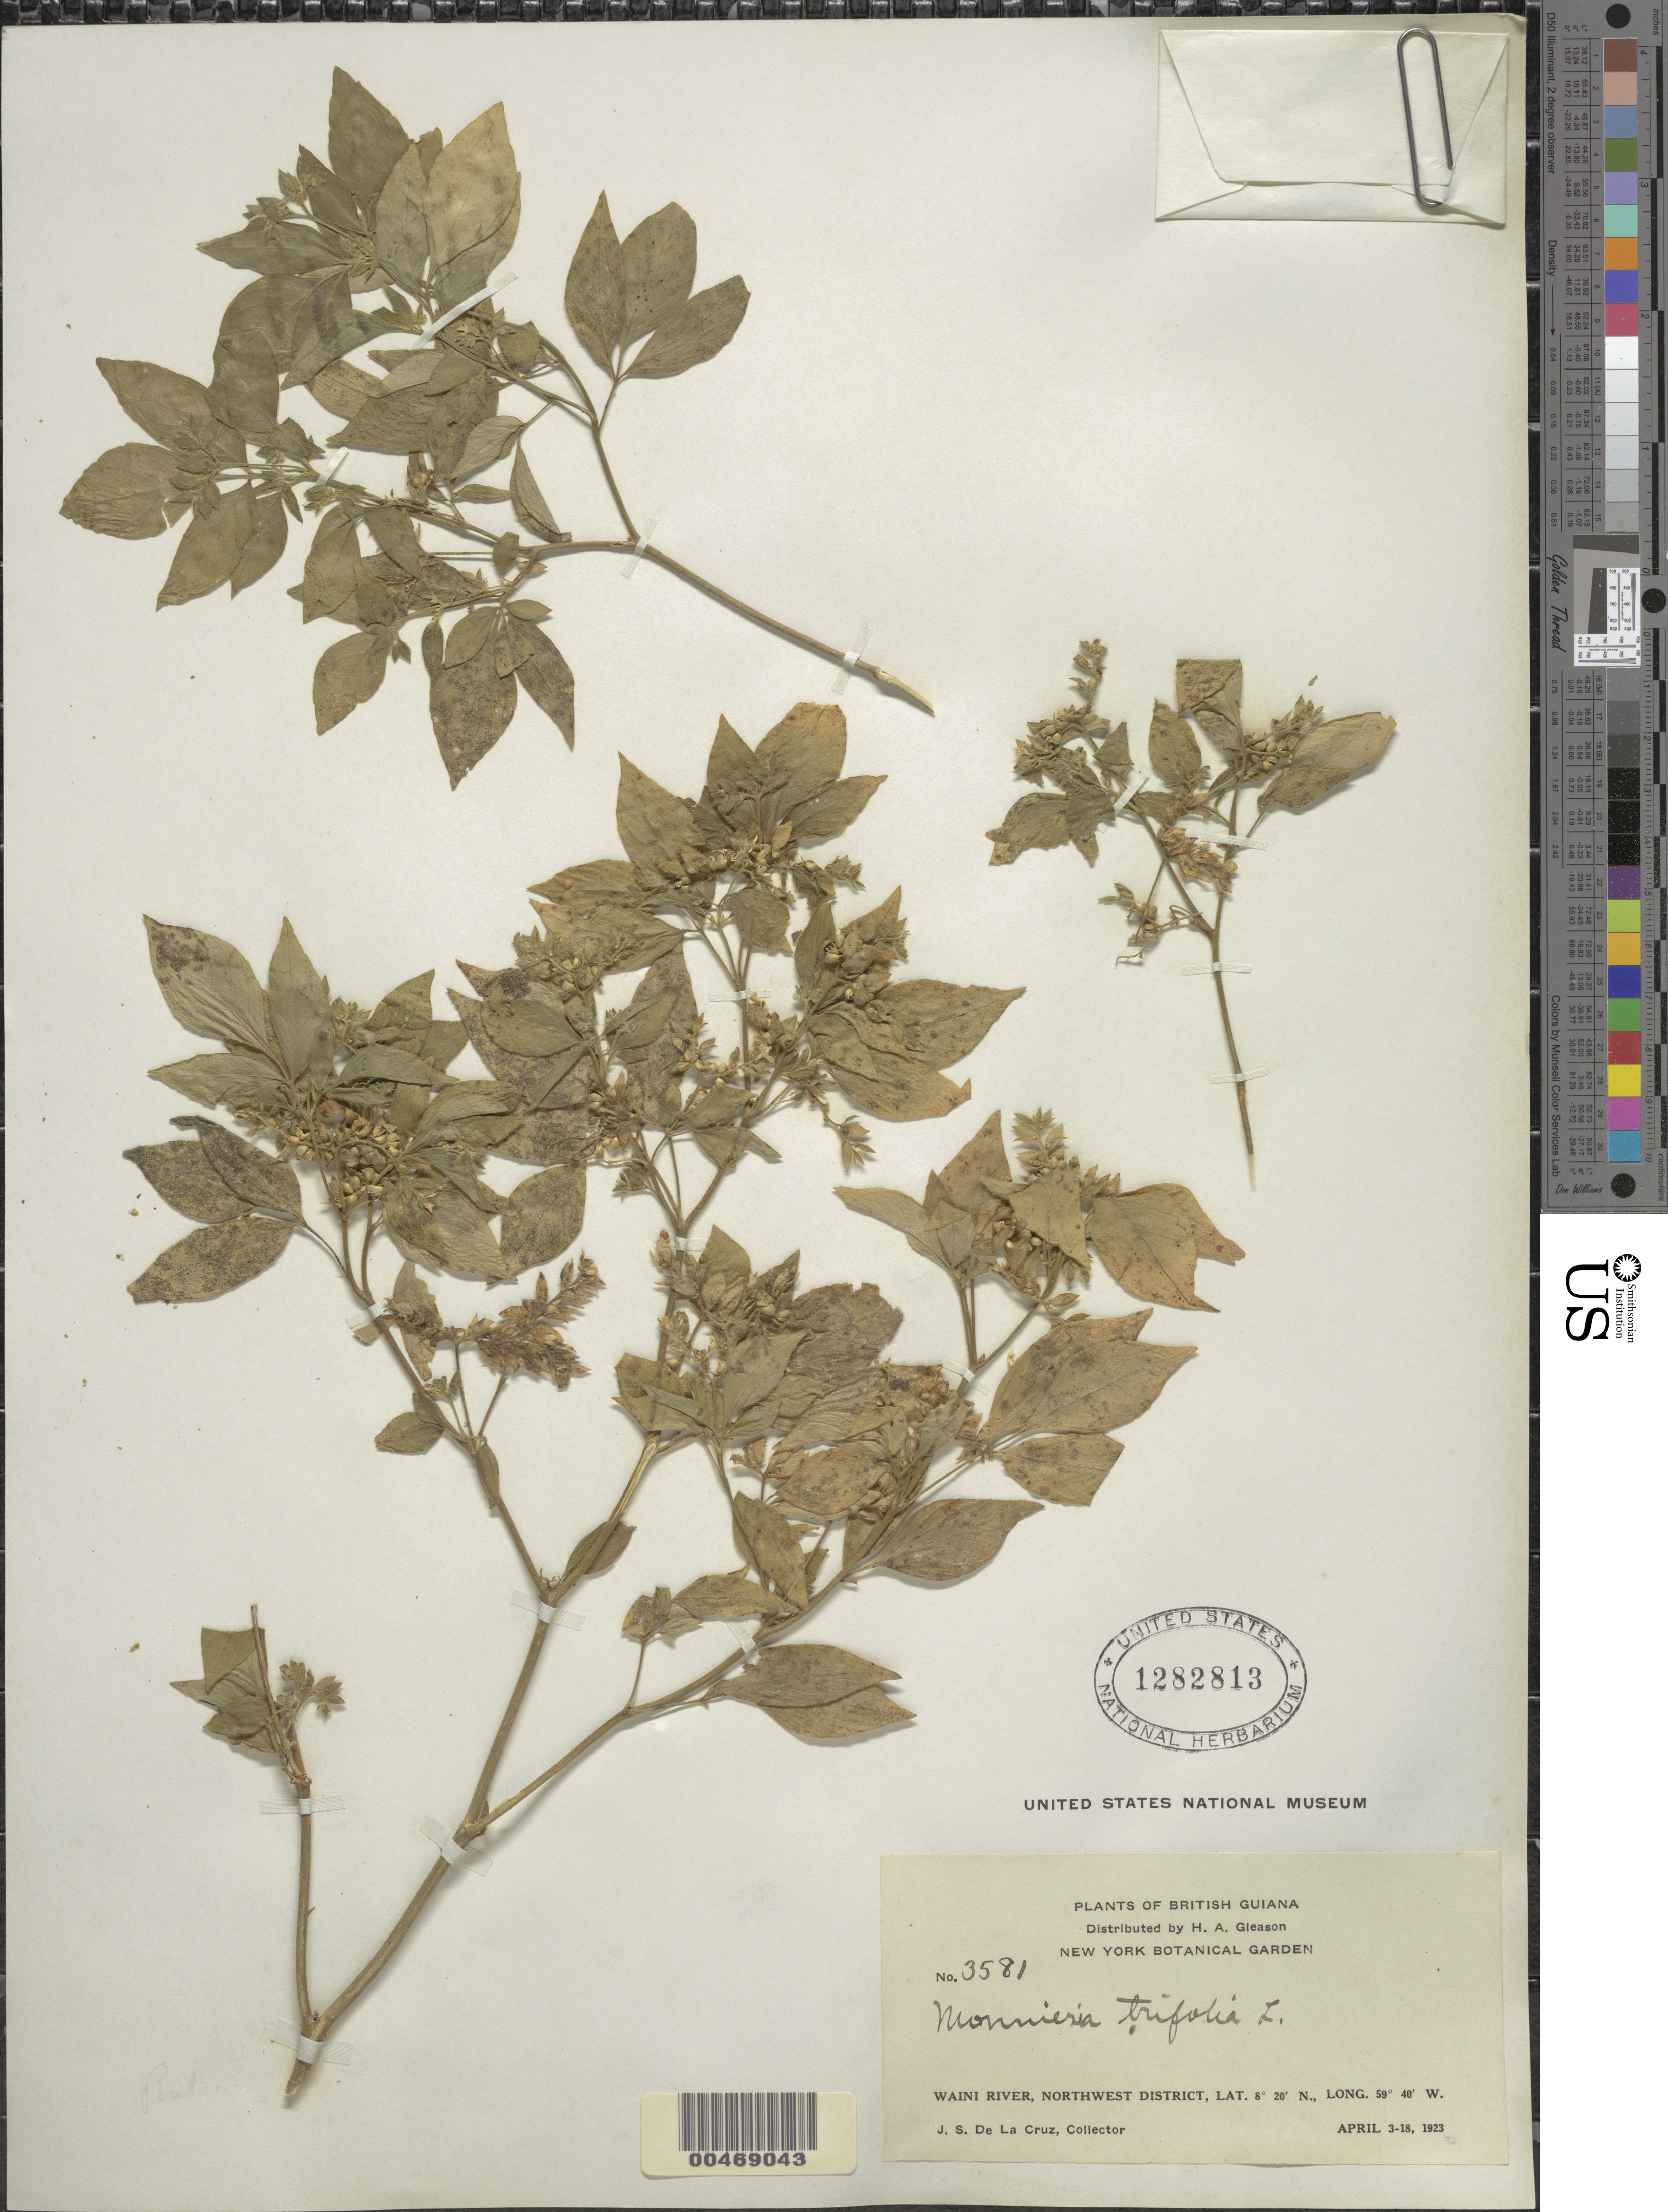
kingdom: Plantae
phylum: Tracheophyta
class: Magnoliopsida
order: Sapindales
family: Rutaceae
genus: Ertela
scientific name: Ertela trifolia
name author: (L.) Kuntze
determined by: Strong, Mark T., (BOT), Smithsonian Institution - National Museum of Natural History (UNITED STATES)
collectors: J. S. de la Cruz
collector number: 3581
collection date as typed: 3-Apr-23 to 18-Apr-23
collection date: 1923-04-03/1923-04-18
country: Guyana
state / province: Barima-Waini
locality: Waini R., NW District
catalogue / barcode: US 1282813